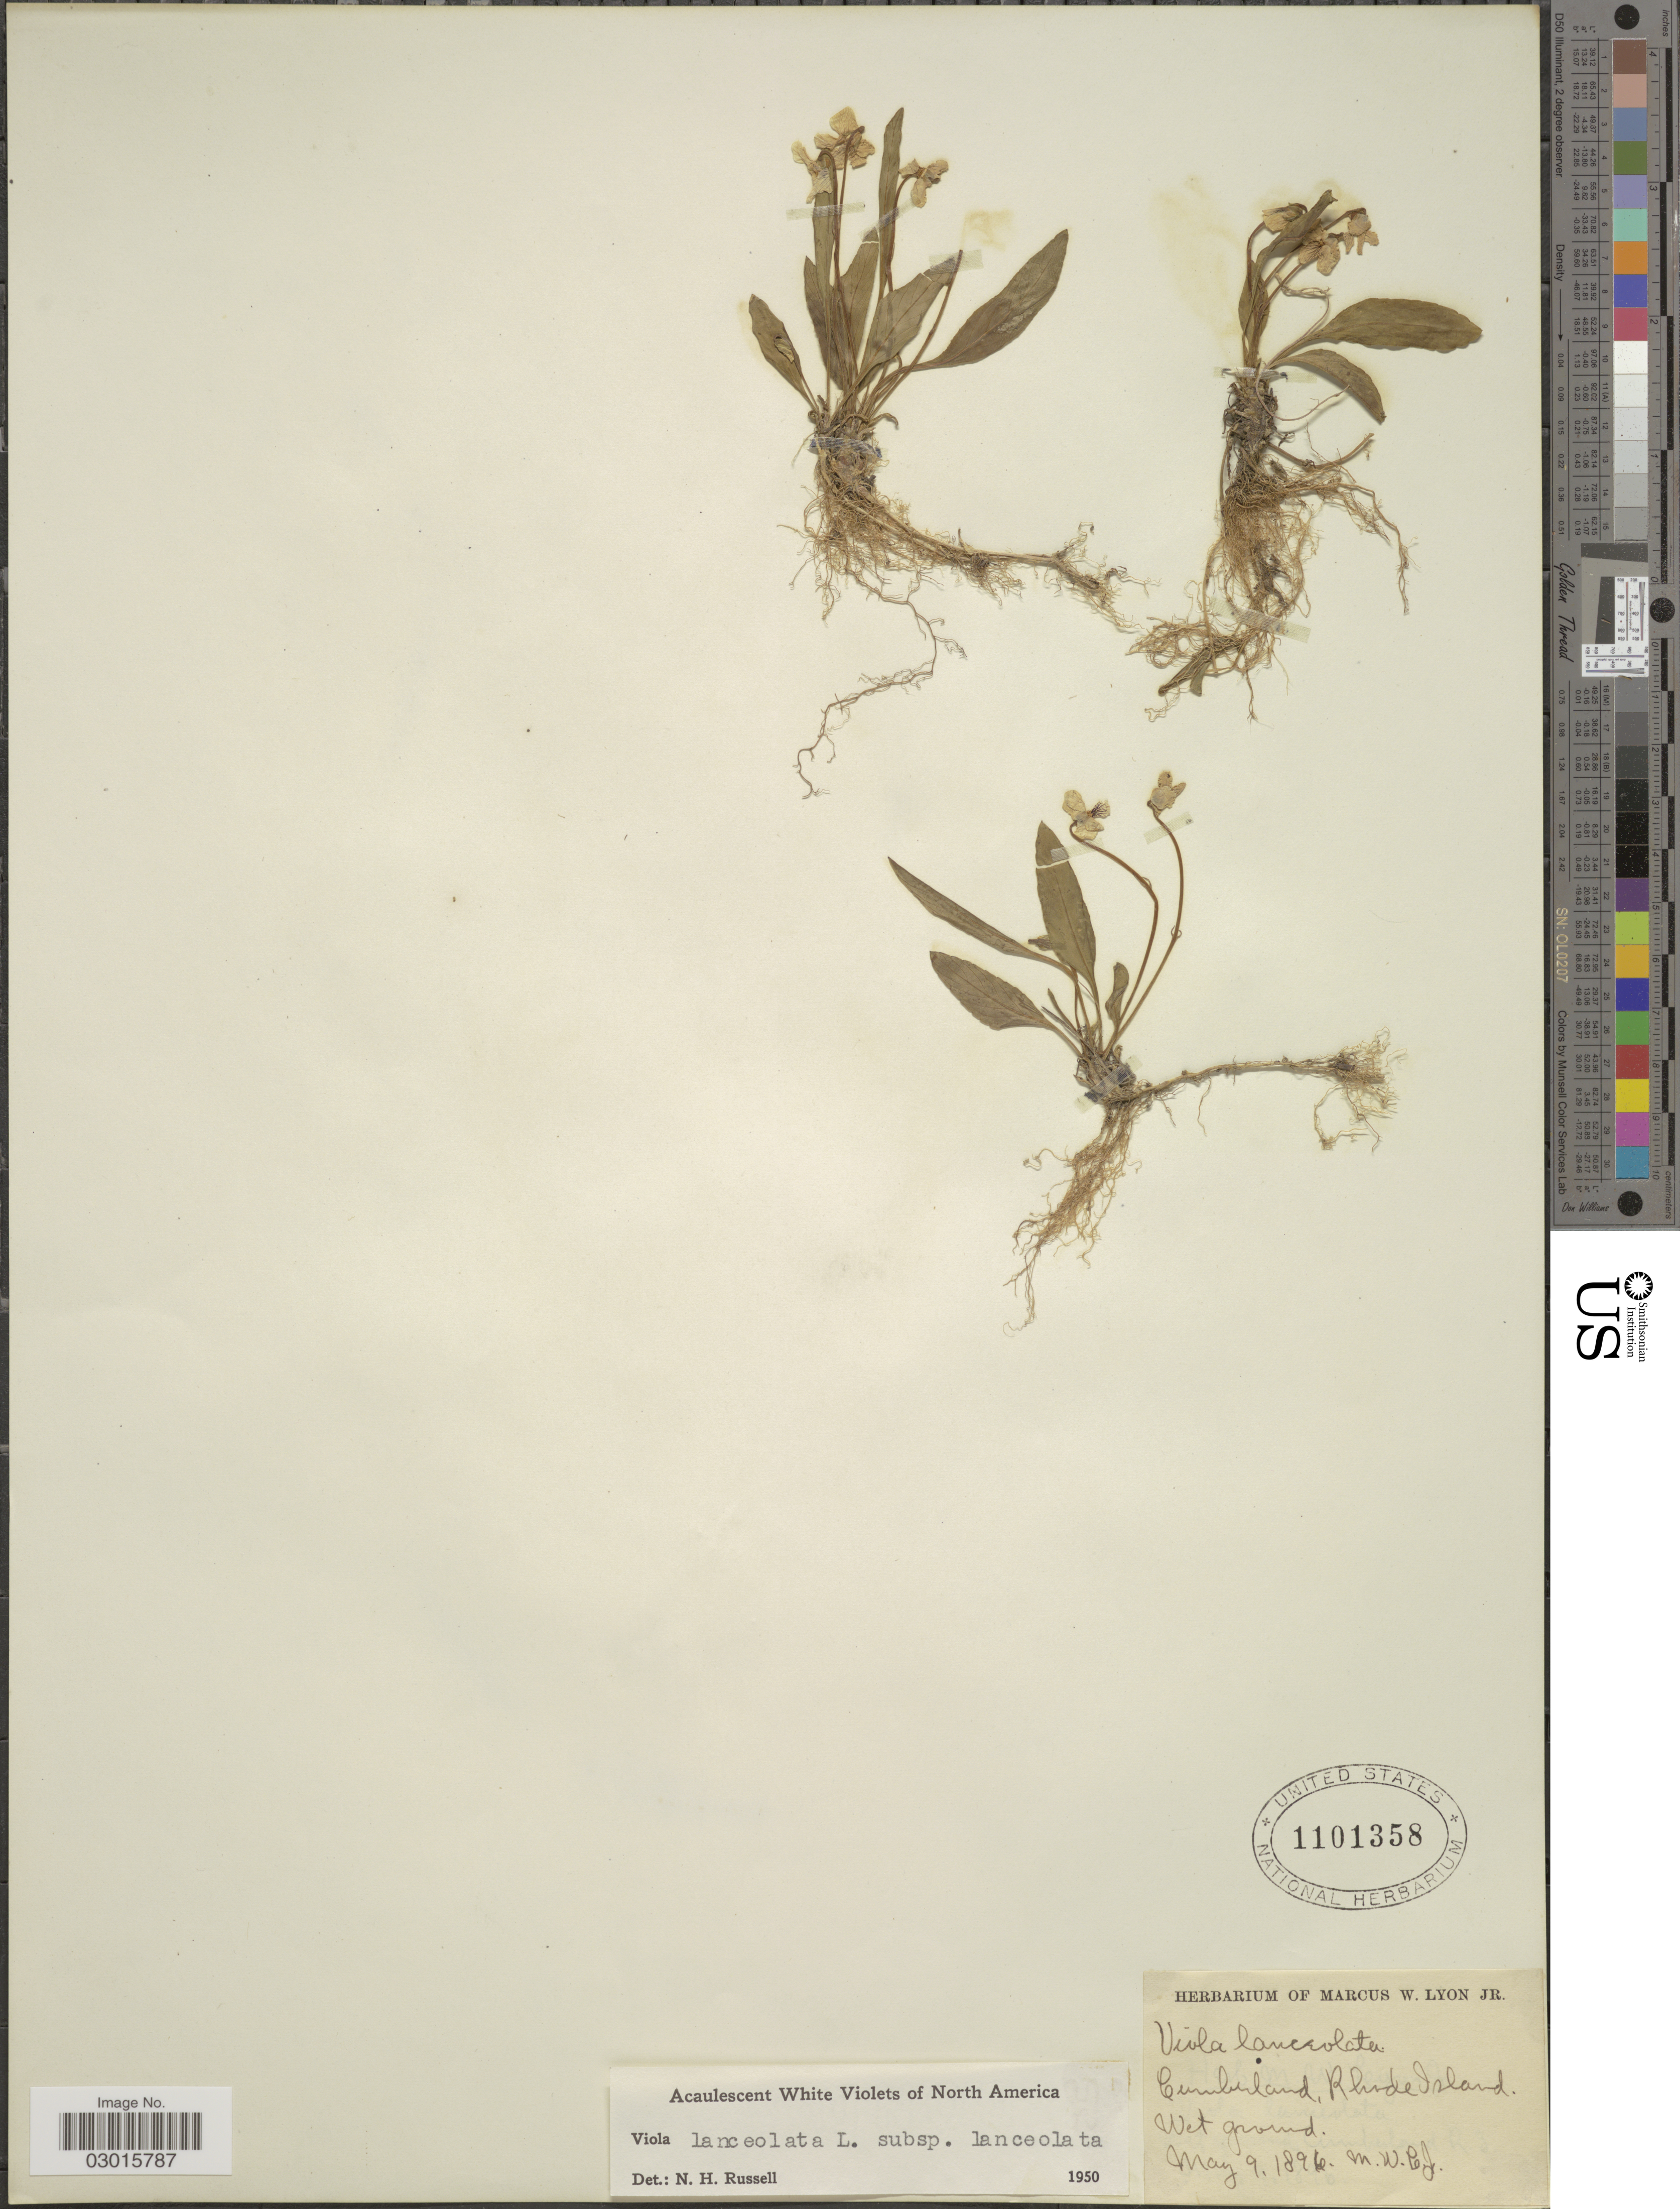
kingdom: Plantae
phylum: Tracheophyta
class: Magnoliopsida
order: Malpighiales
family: Violaceae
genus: Viola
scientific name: Viola lanceolata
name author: L.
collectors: M. W. Lyon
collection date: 1896-05-09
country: United States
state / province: Rhode Island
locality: Cumberland.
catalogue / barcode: US 1101358